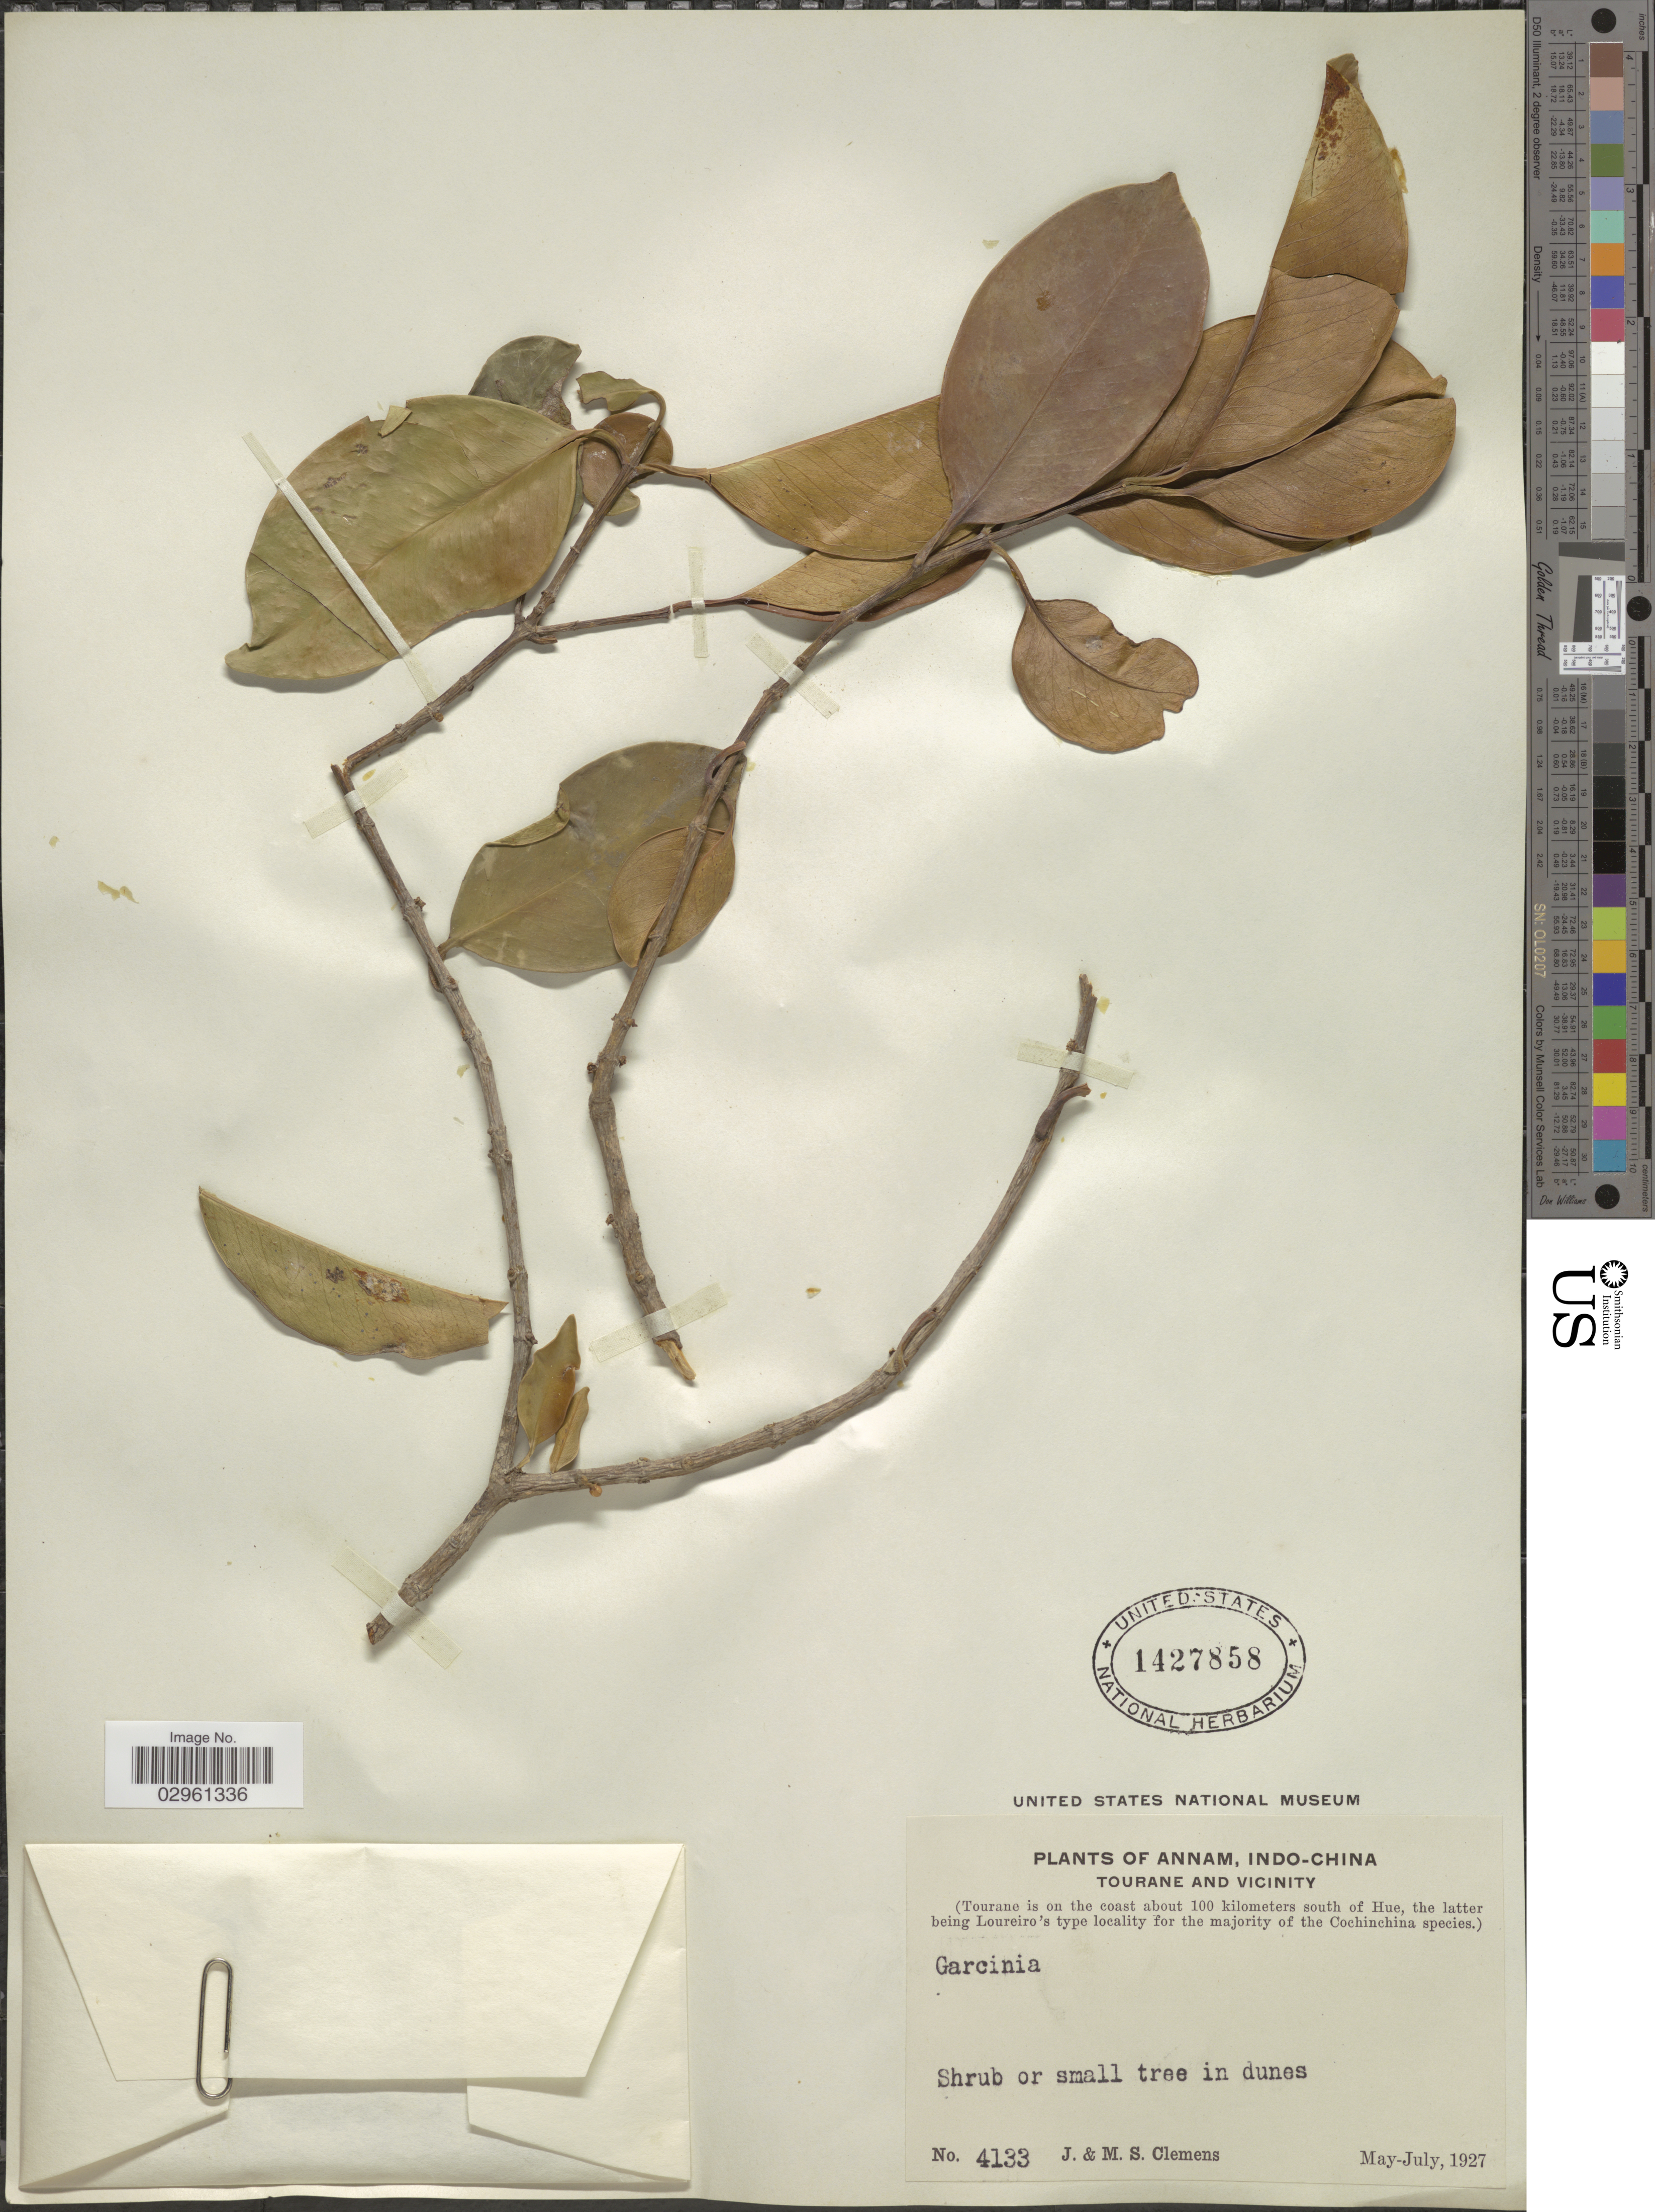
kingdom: Plantae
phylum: Tracheophyta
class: Magnoliopsida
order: Malpighiales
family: Clusiaceae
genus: Garcinia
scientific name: Garcinia sp.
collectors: J. Clemens & M. S. Clemens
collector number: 4133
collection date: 1927-05/1927-07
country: Vietnam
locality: Annam, Indo-China, Tourane and vicinity. Tourane is on the coast about 100 kilometers south of Hue.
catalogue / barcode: US 1427858